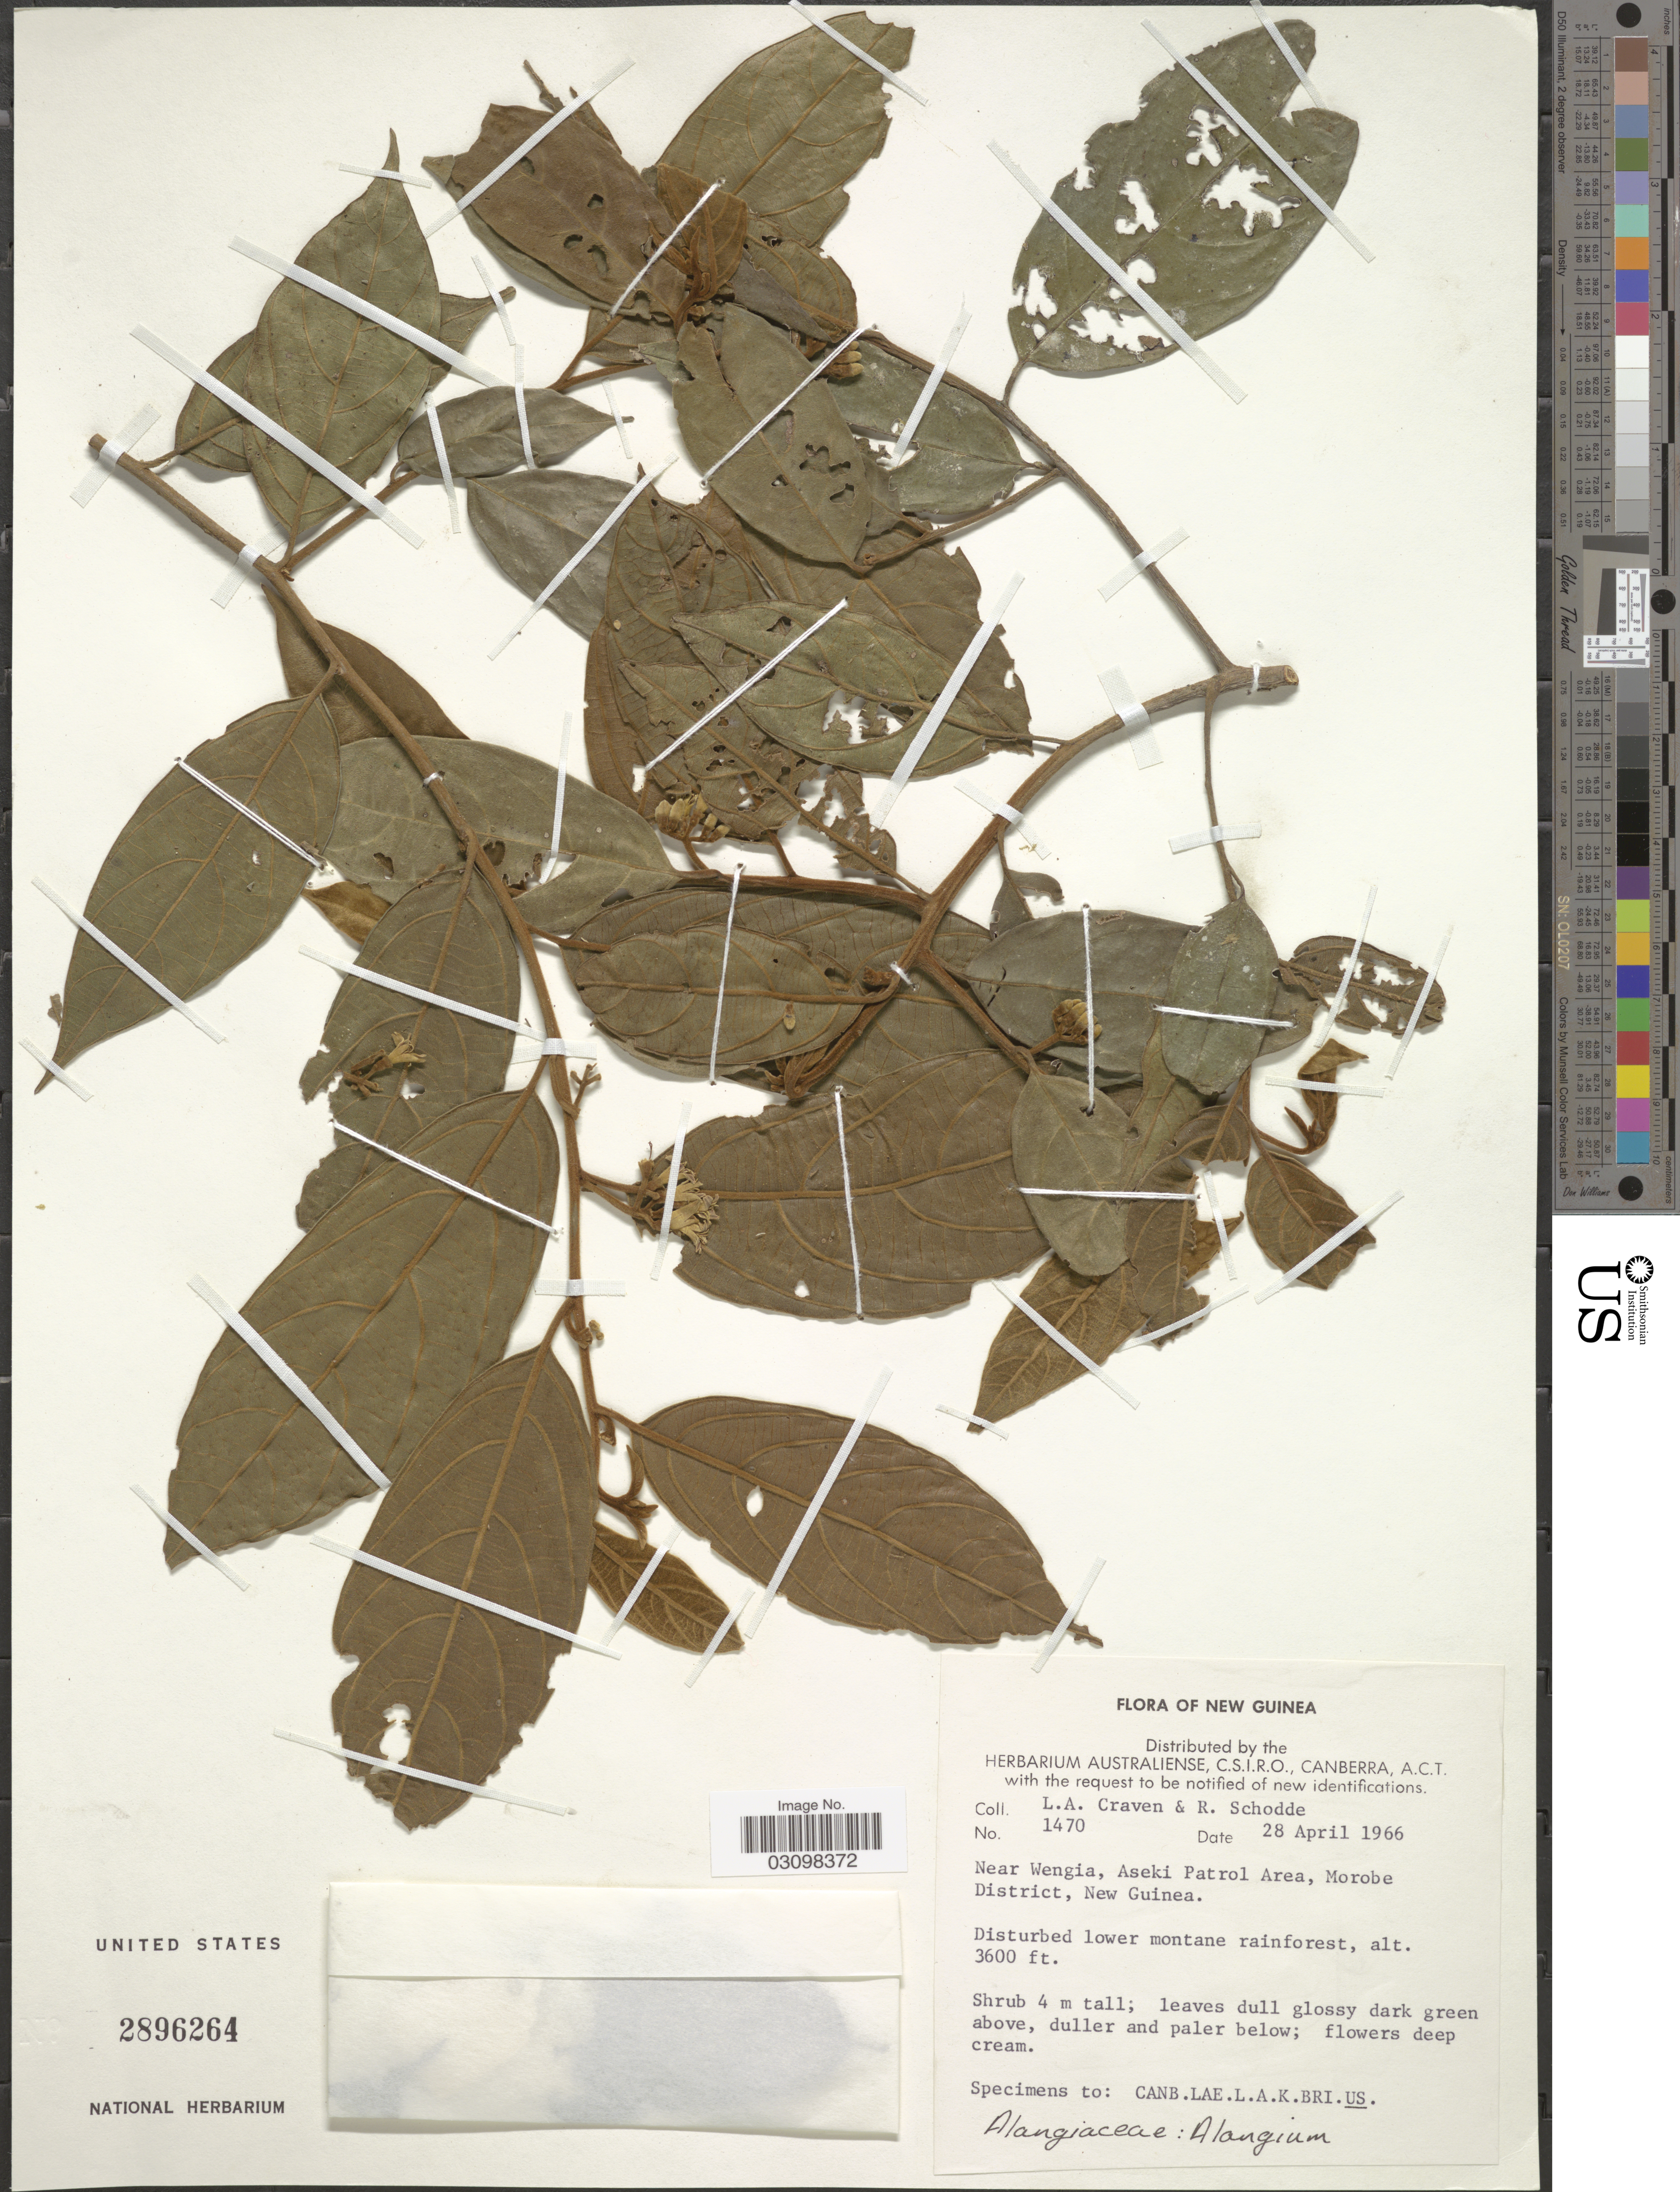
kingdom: Plantae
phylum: Tracheophyta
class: Magnoliopsida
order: Cornales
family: Cornaceae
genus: Alangium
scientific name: Alangium sp.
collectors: L. A. Craven & R. Schodde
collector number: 1470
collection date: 1966-04-28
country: Papua New Guinea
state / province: Morobe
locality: Near Wengia, Aseki Patrol Area, Morobe District, New Guinea.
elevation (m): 1097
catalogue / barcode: US 2896264